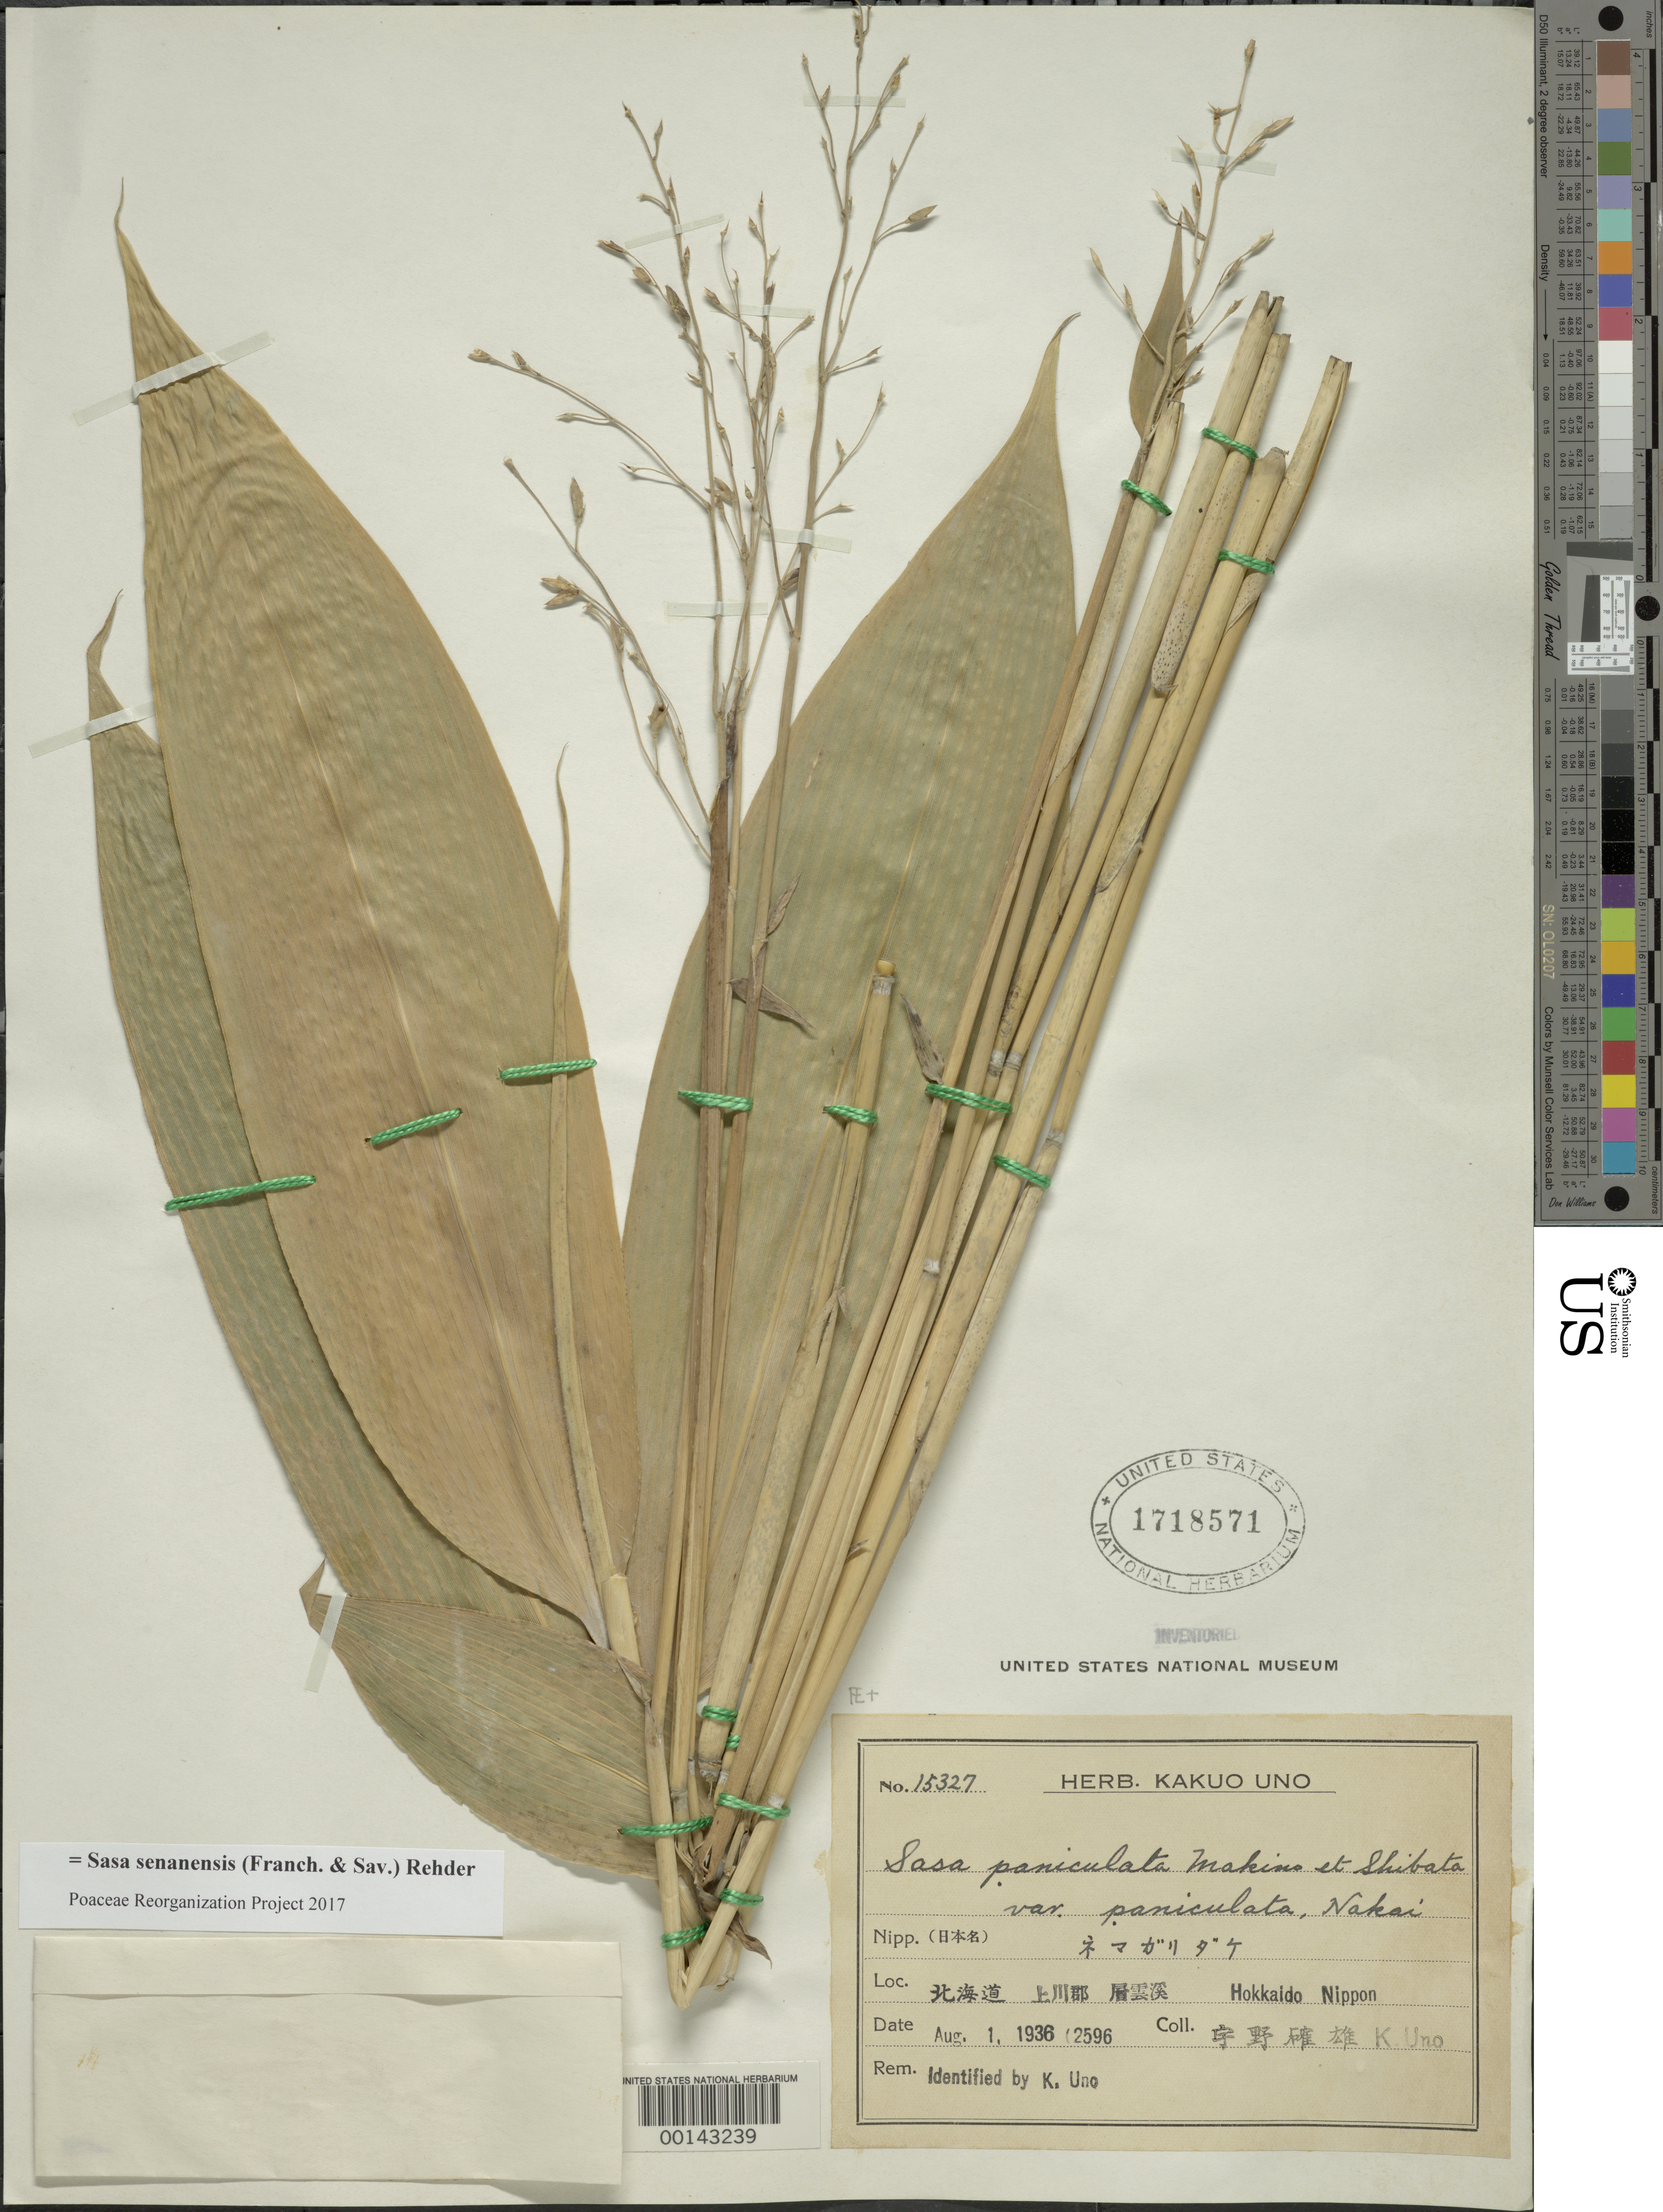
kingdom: Plantae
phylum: Tracheophyta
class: Liliopsida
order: Poales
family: Poaceae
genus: Sasa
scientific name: Sasa senanensis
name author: (Franch. & Sav.) Rehder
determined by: Poaceae Reorganization Project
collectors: K. Uno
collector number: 2596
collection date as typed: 01 Aug 1936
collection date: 1936-08-01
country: Japan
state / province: Hokkaido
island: Hokkaido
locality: Nippon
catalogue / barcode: US 1718571